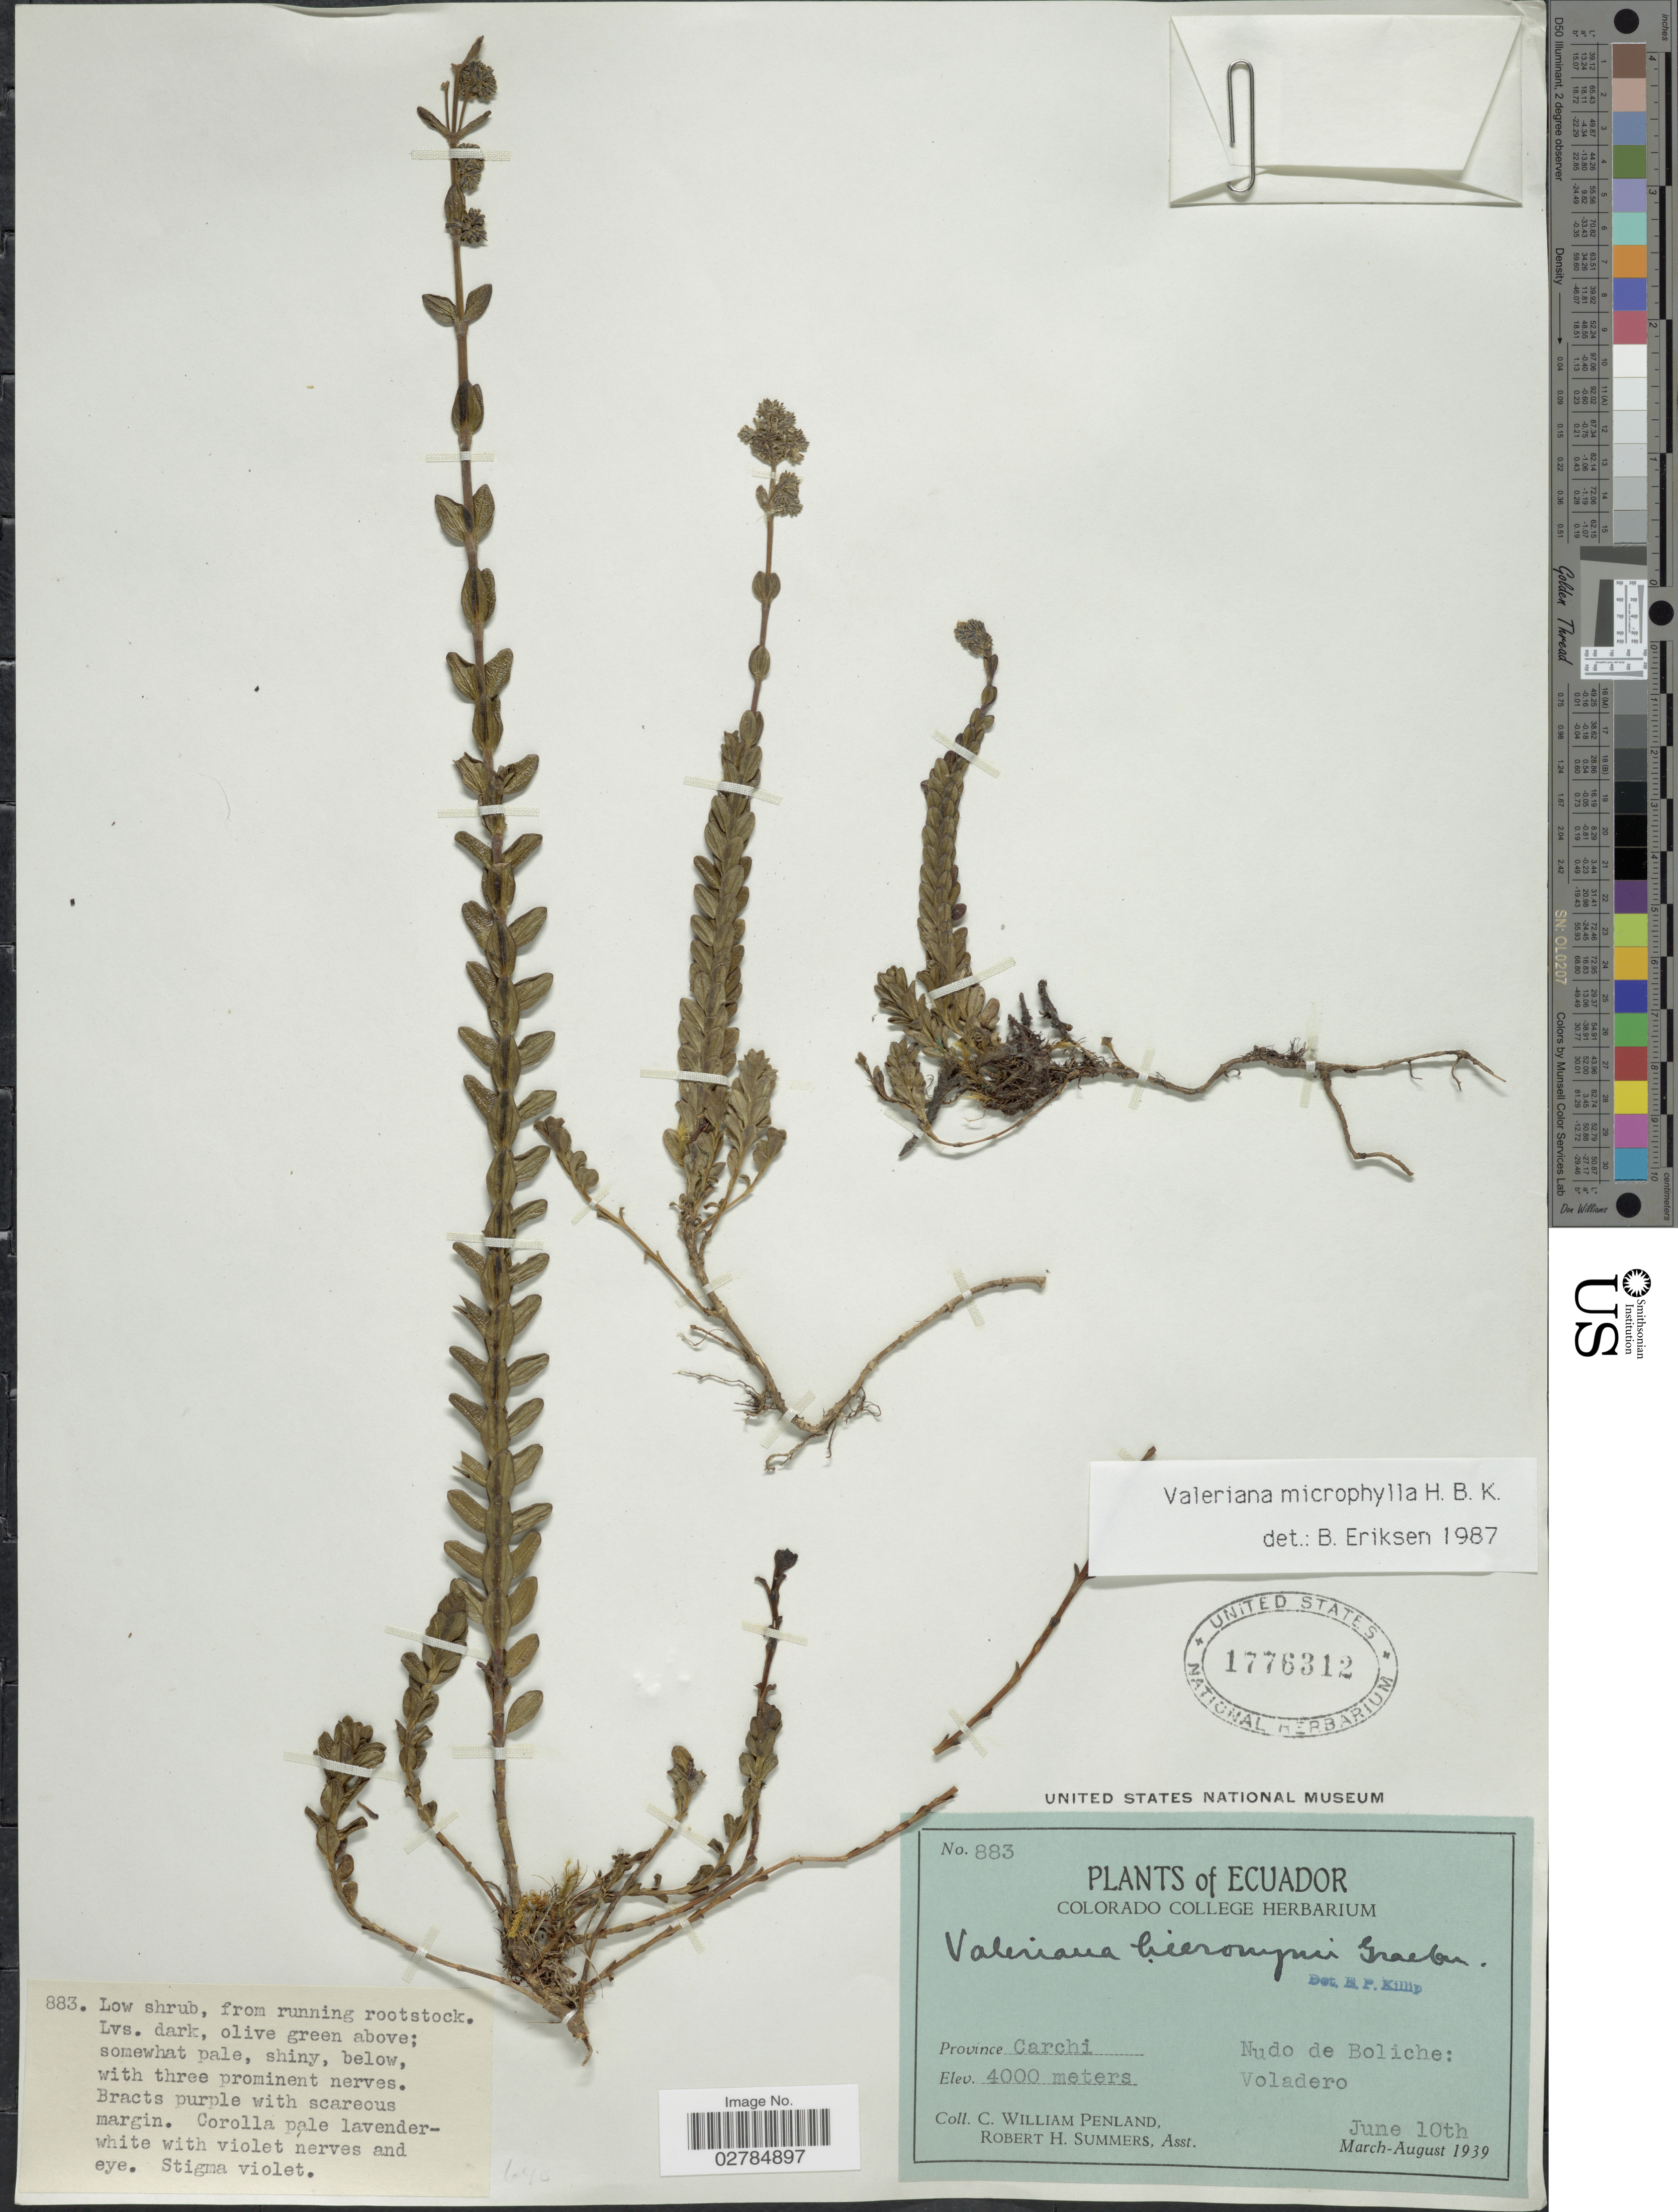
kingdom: Plantae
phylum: Tracheophyta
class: Magnoliopsida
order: Dipsacales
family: Caprifoliaceae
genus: Valeriana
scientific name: Valeriana microphylla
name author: Kunth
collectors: C. W. Penland & R. Summers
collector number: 883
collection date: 1939-06-10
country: Ecuador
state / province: Carchi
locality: Nudo de Boliche: Voladero.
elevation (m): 4000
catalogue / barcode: US 1776312